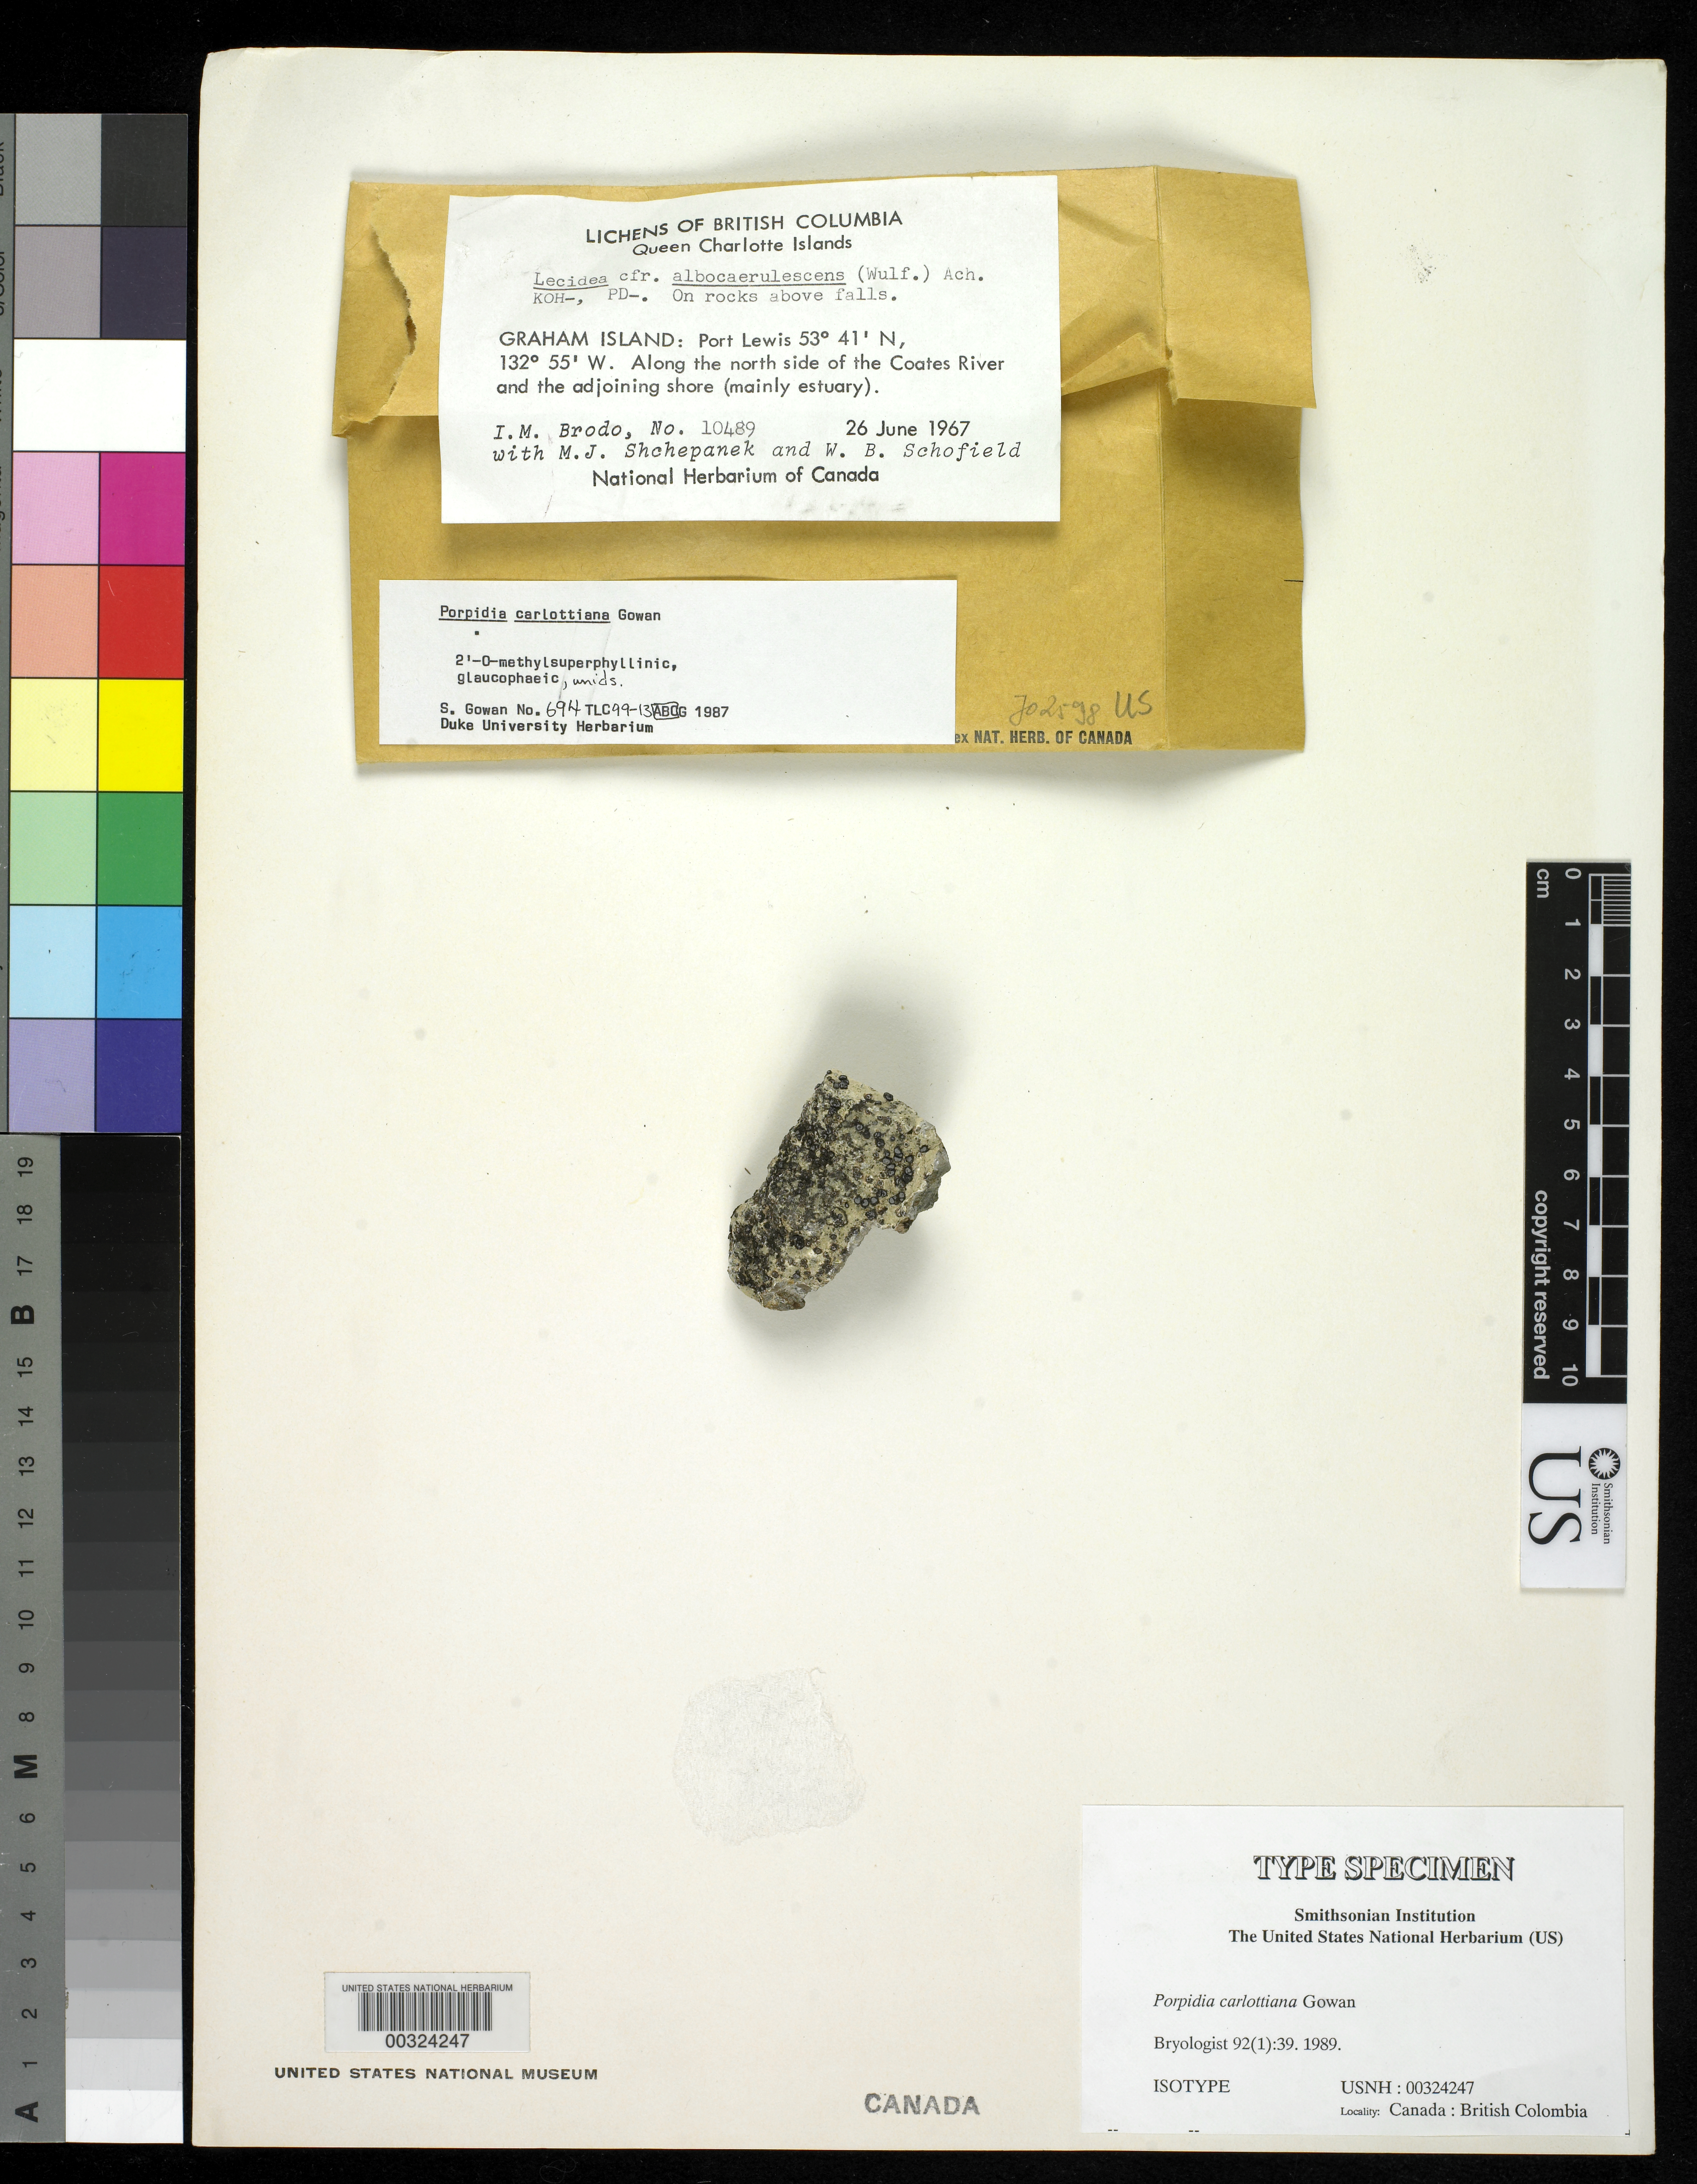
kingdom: Fungi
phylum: Ascomycota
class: Lecanoromycetes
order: Lecideales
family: Lecideaceae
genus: Porpidia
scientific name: Porpidia carlottiana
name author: Gowan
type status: Isotype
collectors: I. Brodo, M. Schepanek & W. Schofield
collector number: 10489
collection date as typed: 26 Jun 1967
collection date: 1967-06-26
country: Canada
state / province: British Columbia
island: Graham Island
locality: Port Lewis, along N side of Coates River & adjoining shore, mainly estuary. [Queen Charlotte Is.]